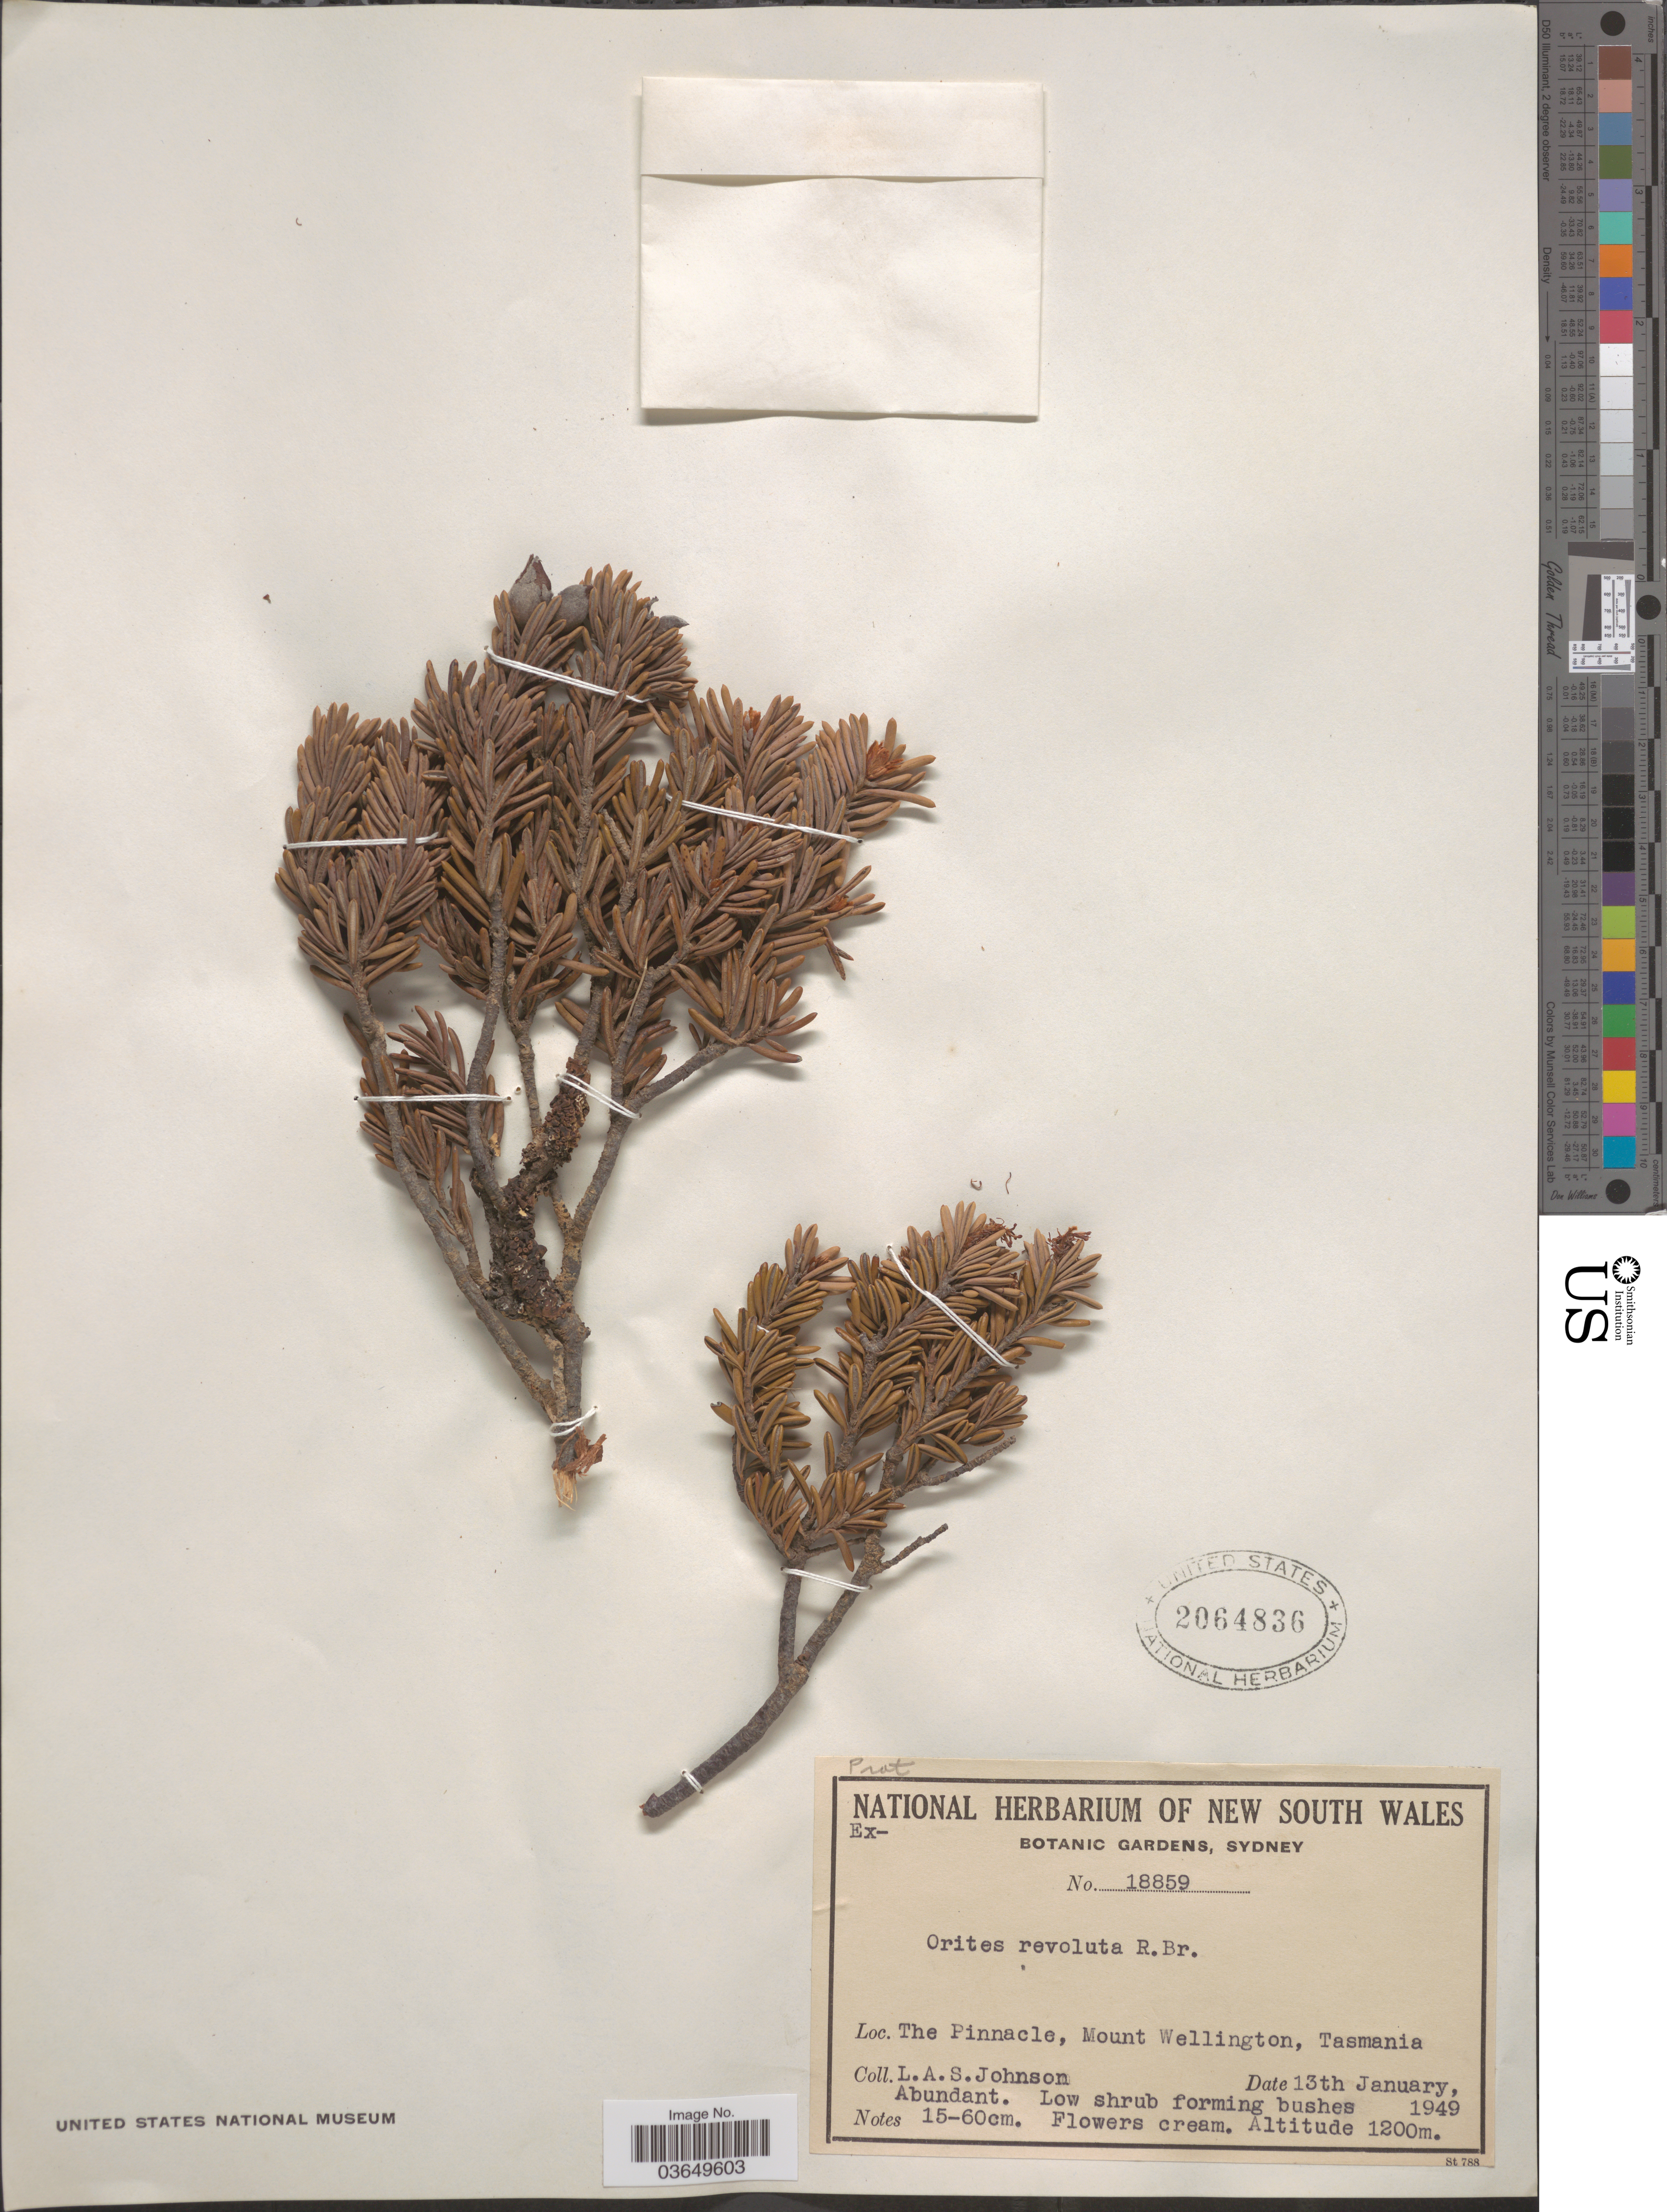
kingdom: Plantae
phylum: Tracheophyta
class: Magnoliopsida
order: Proteales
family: Proteaceae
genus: Orites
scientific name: Orites revolutus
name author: R. Br.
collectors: L. A. S. Johnson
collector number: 18859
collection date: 1949-01-13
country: Australia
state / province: Tasmania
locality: The Pinnacle, Mount Wellington.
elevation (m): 1200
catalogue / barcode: US 2064836